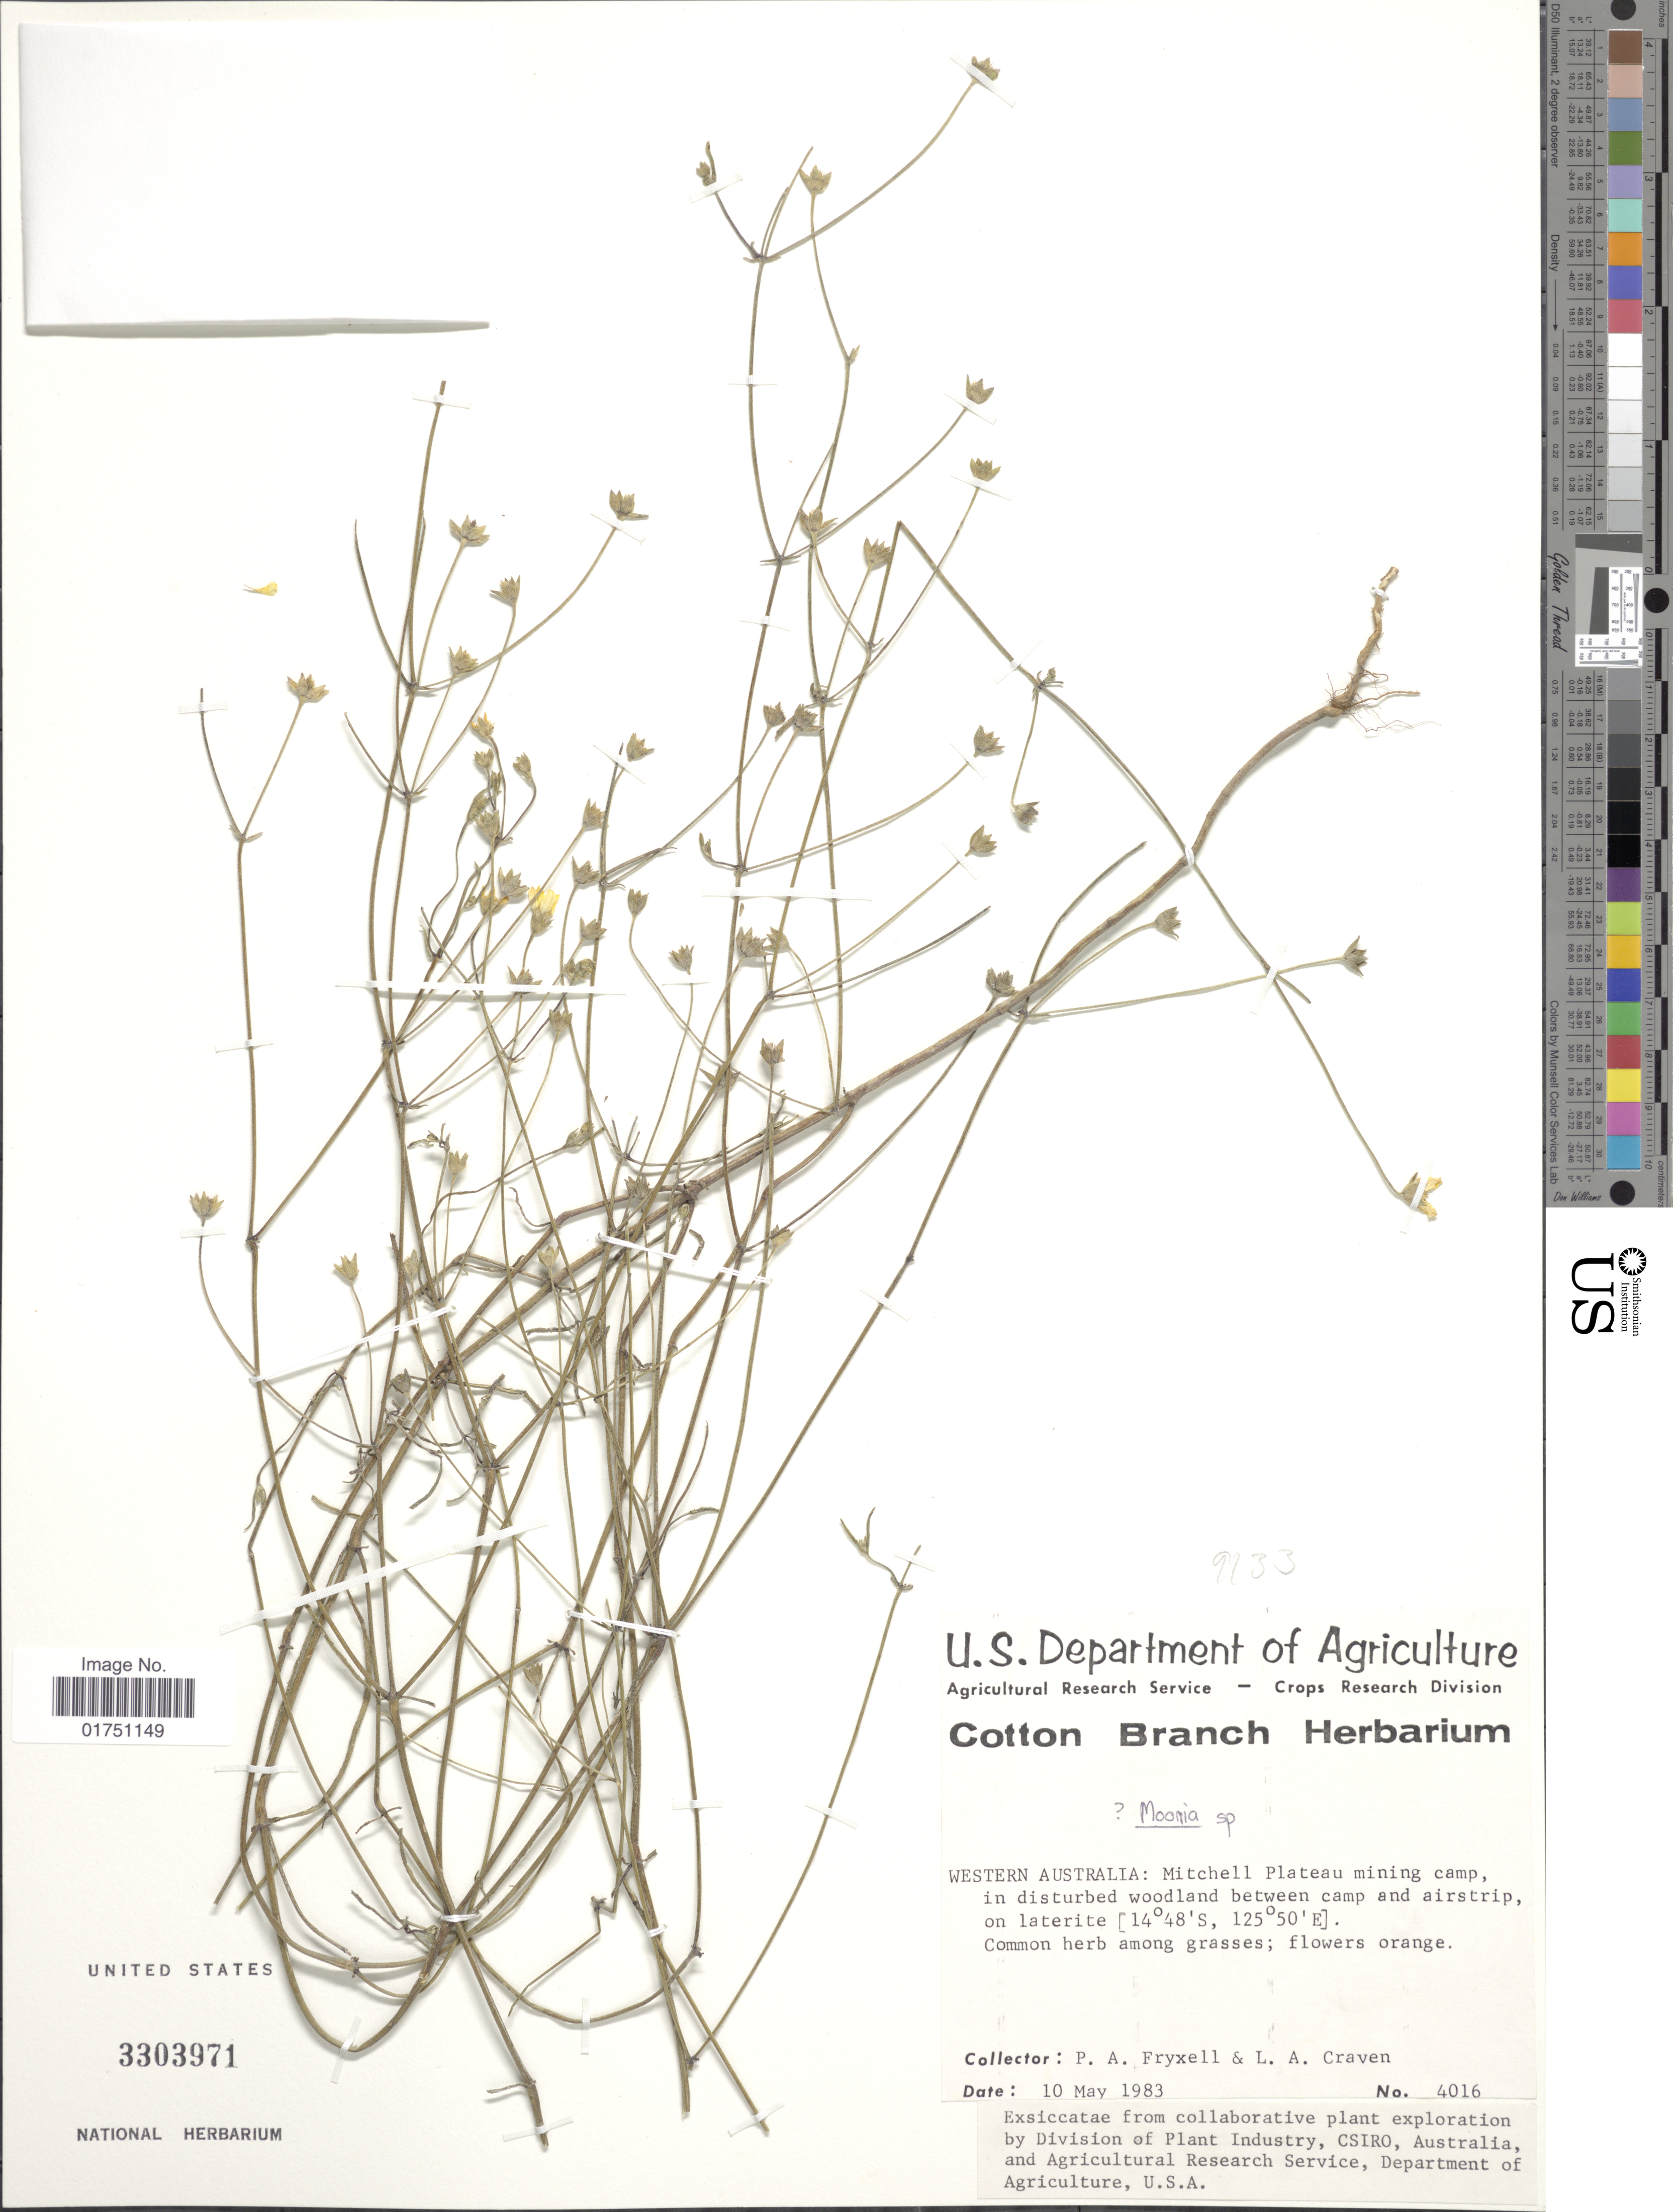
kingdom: Plantae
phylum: Tracheophyta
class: Magnoliopsida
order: Asterales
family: Asteraceae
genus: Moonia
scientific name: Moonia sp.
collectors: P. A. Fryxell & L. A. Craven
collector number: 4016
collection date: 1983-05-10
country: Australia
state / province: Western Australia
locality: Western Australia: Mitchell Plateau mining camp, in disturbed woodland between camp and airstrip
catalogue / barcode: US 3303971